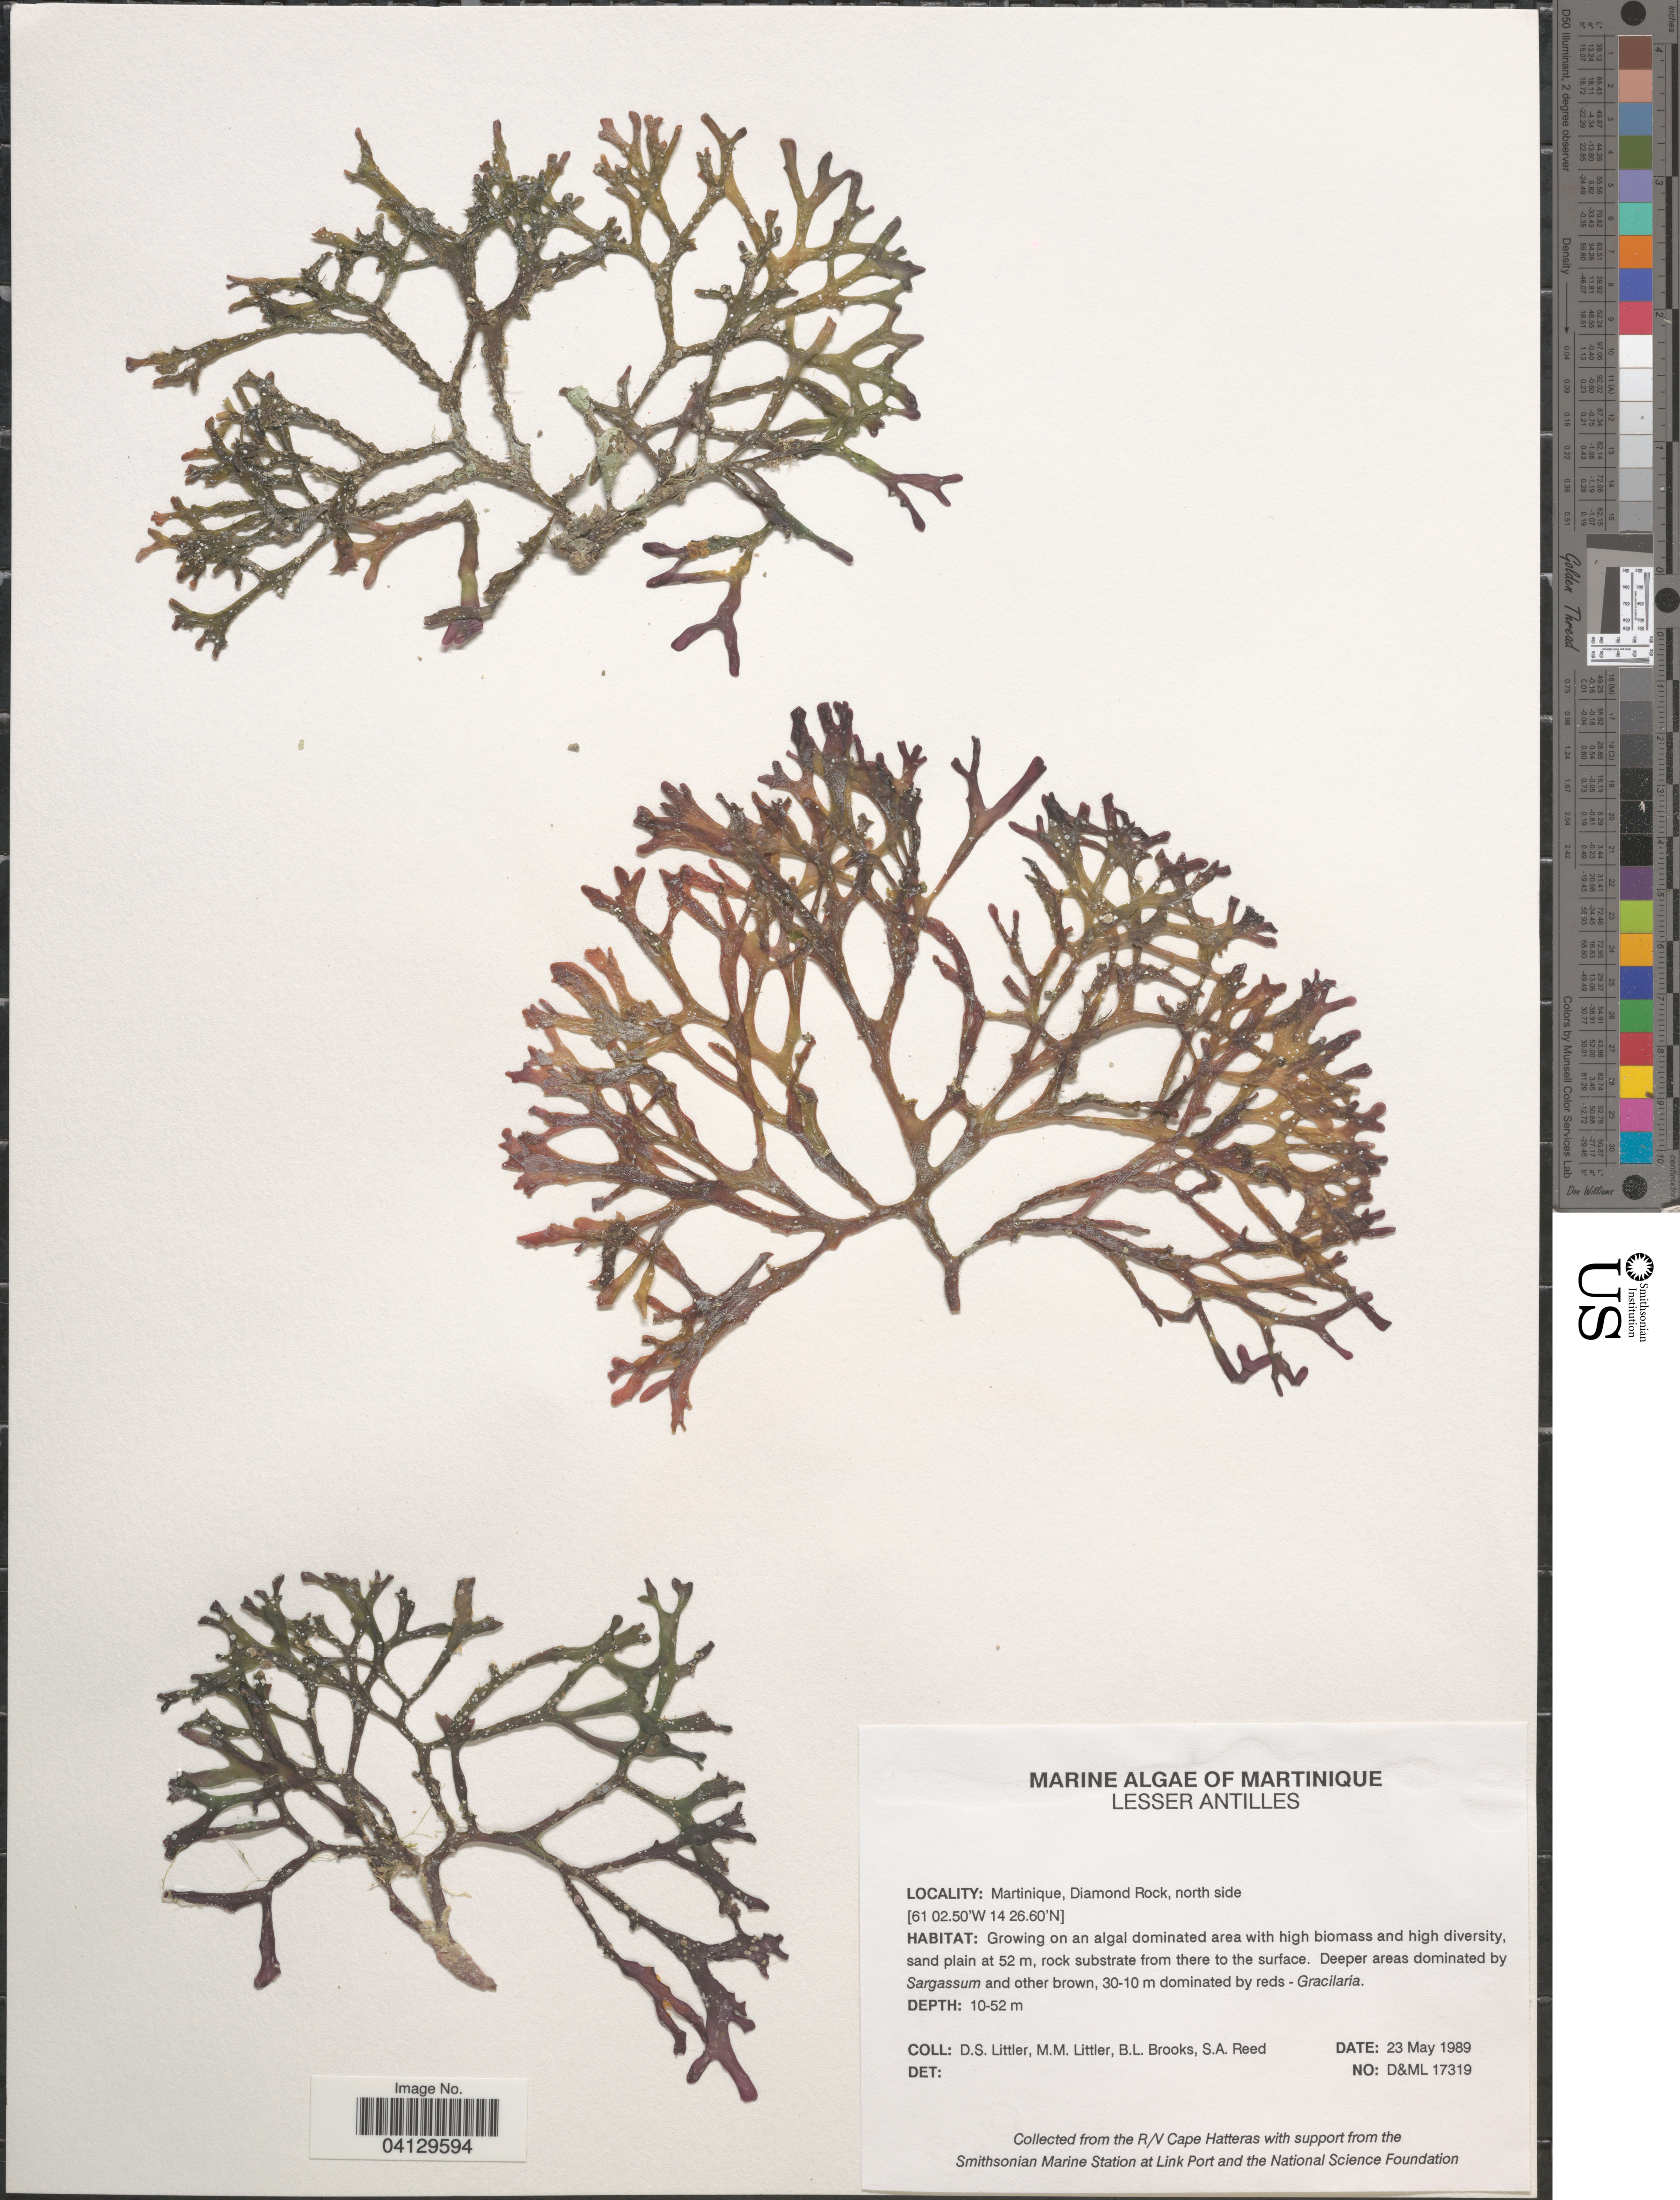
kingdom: Plantae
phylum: Rhodophyta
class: Florideophyceae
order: Corallinales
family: Corallinaceae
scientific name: Crustose Coralline Algae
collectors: D. S. Littler, B. Brooks & S. Reed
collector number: D&ML17319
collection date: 1989-05-23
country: Martinique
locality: Lesser Antilles. Diamond Rock, north side.